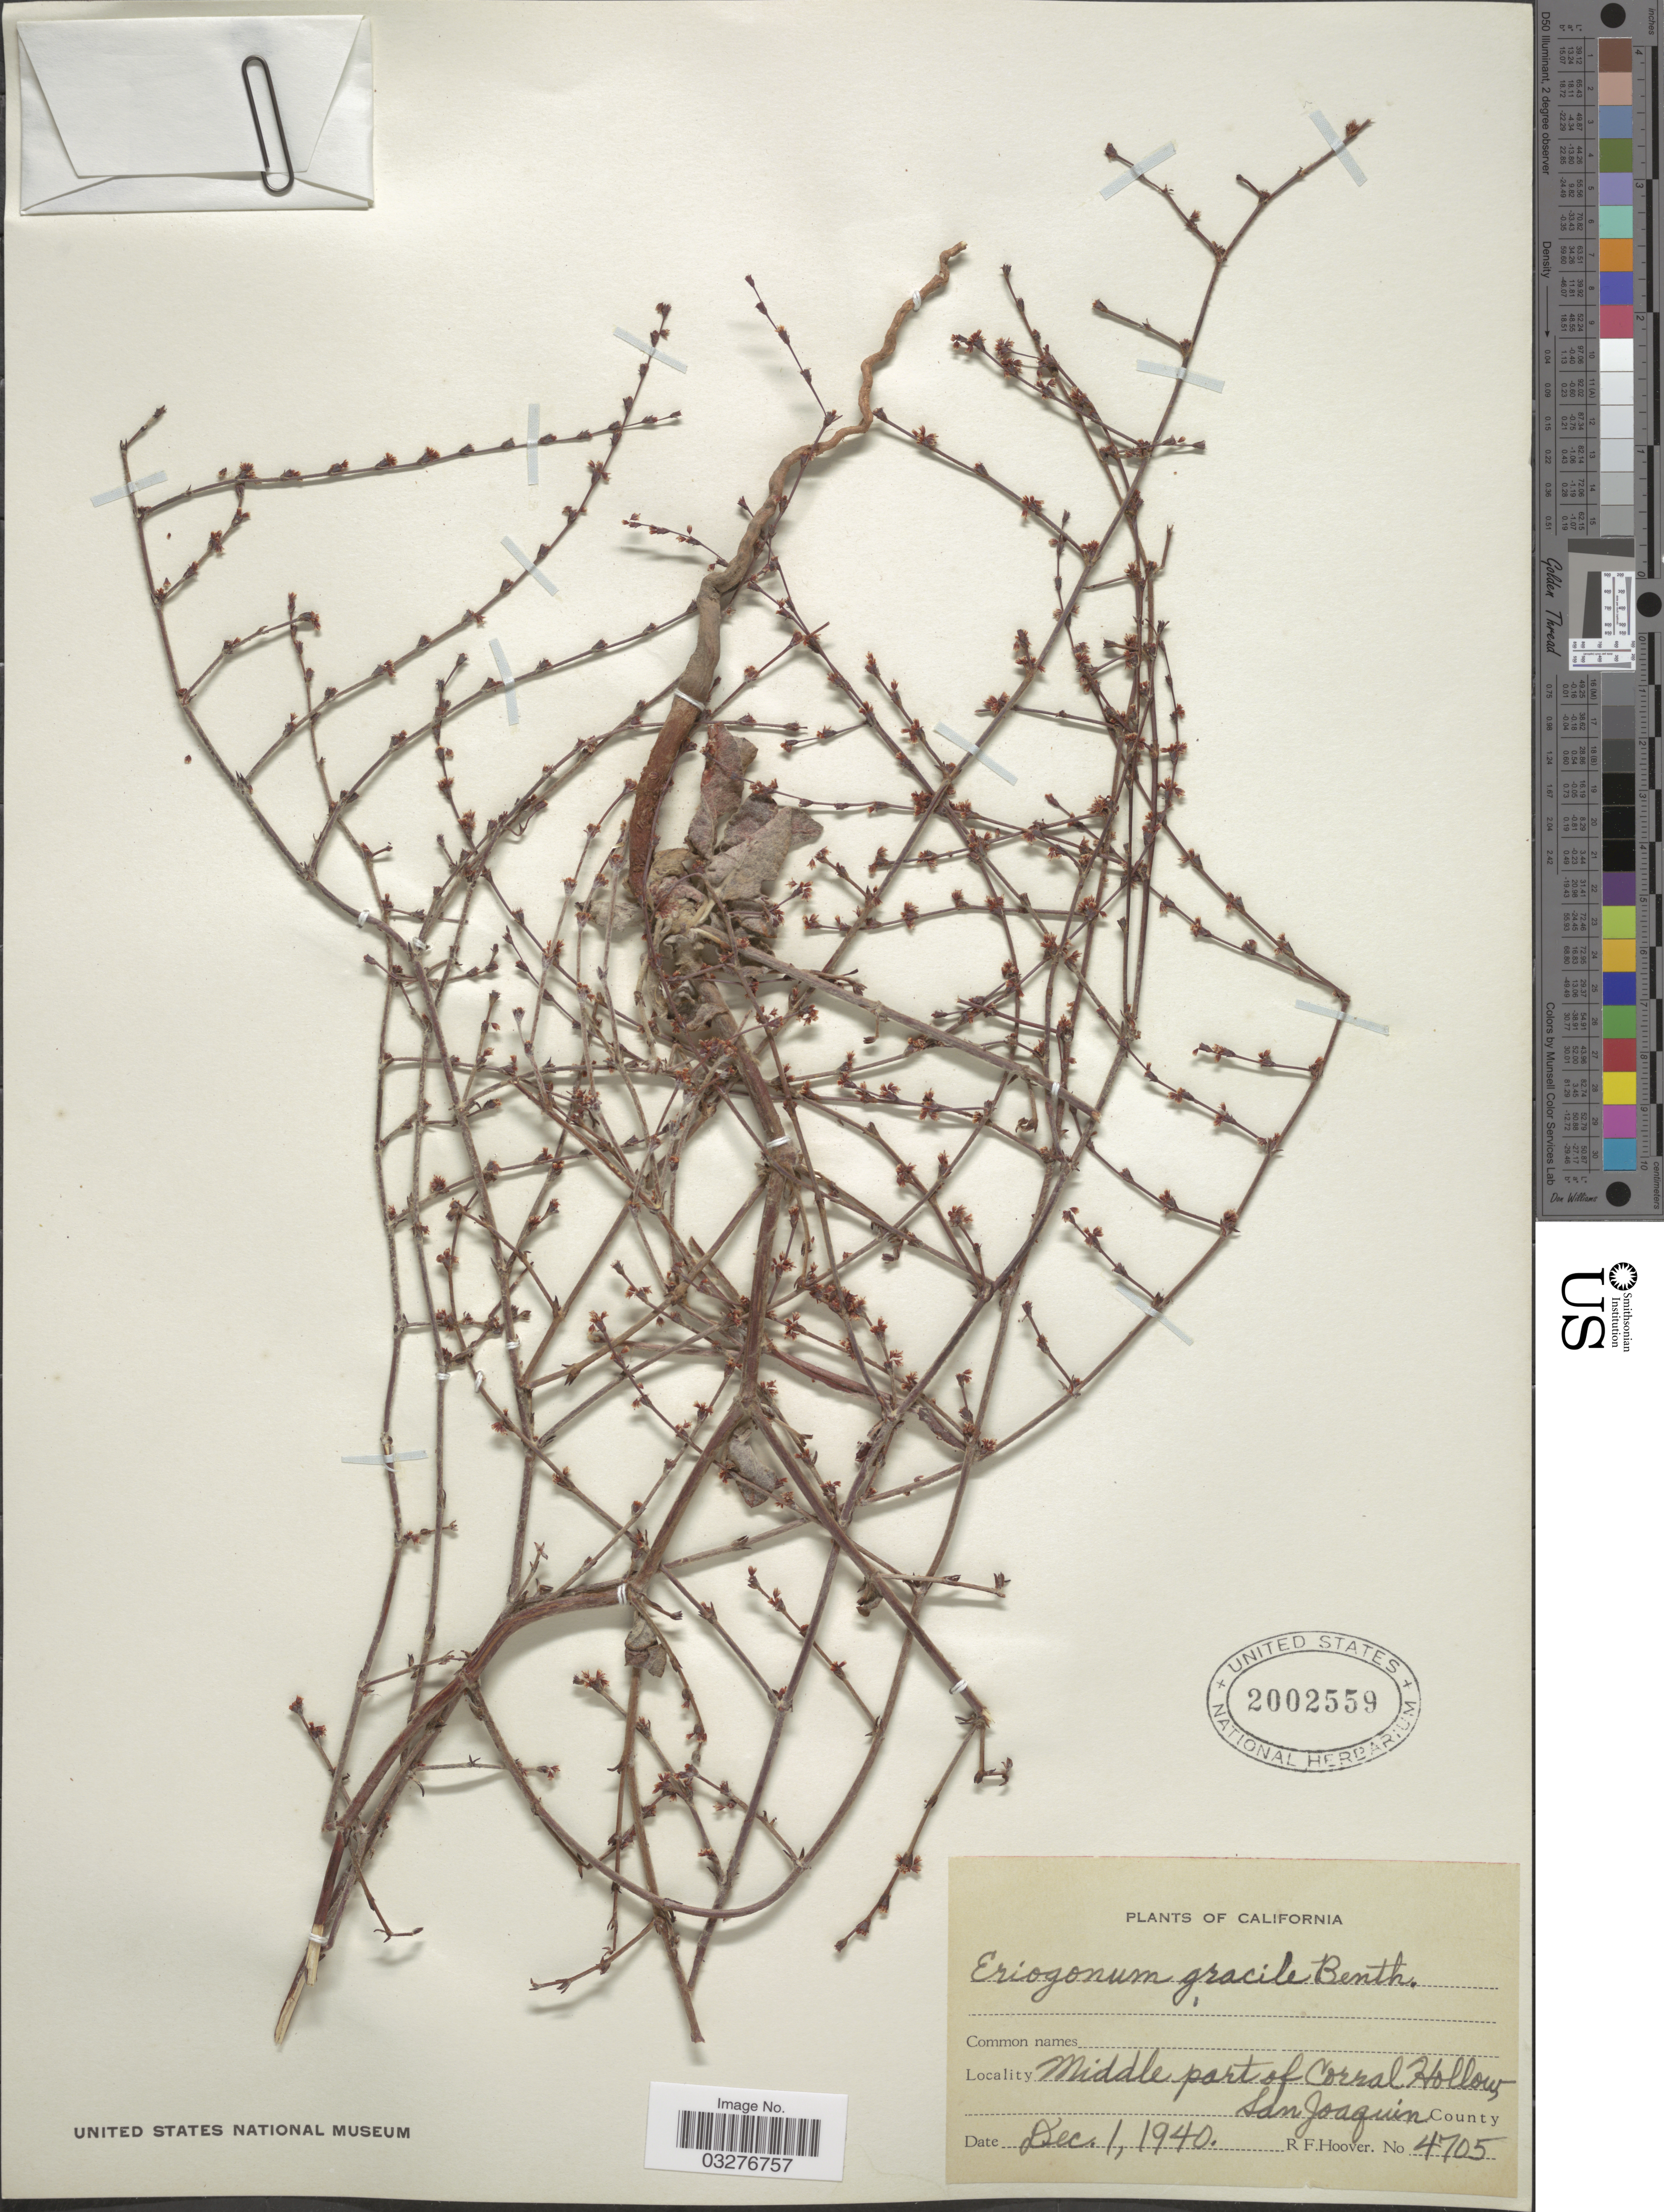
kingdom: Plantae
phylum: Tracheophyta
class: Magnoliopsida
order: Caryophyllales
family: Polygonaceae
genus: Eriogonum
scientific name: Eriogonum gracile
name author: Benth.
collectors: R. F. Hoover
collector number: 4705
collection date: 1940-12-01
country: United States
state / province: California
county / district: San Joaquin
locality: Middle part of Corral Hollow, San Joaquin County.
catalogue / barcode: US 2002559